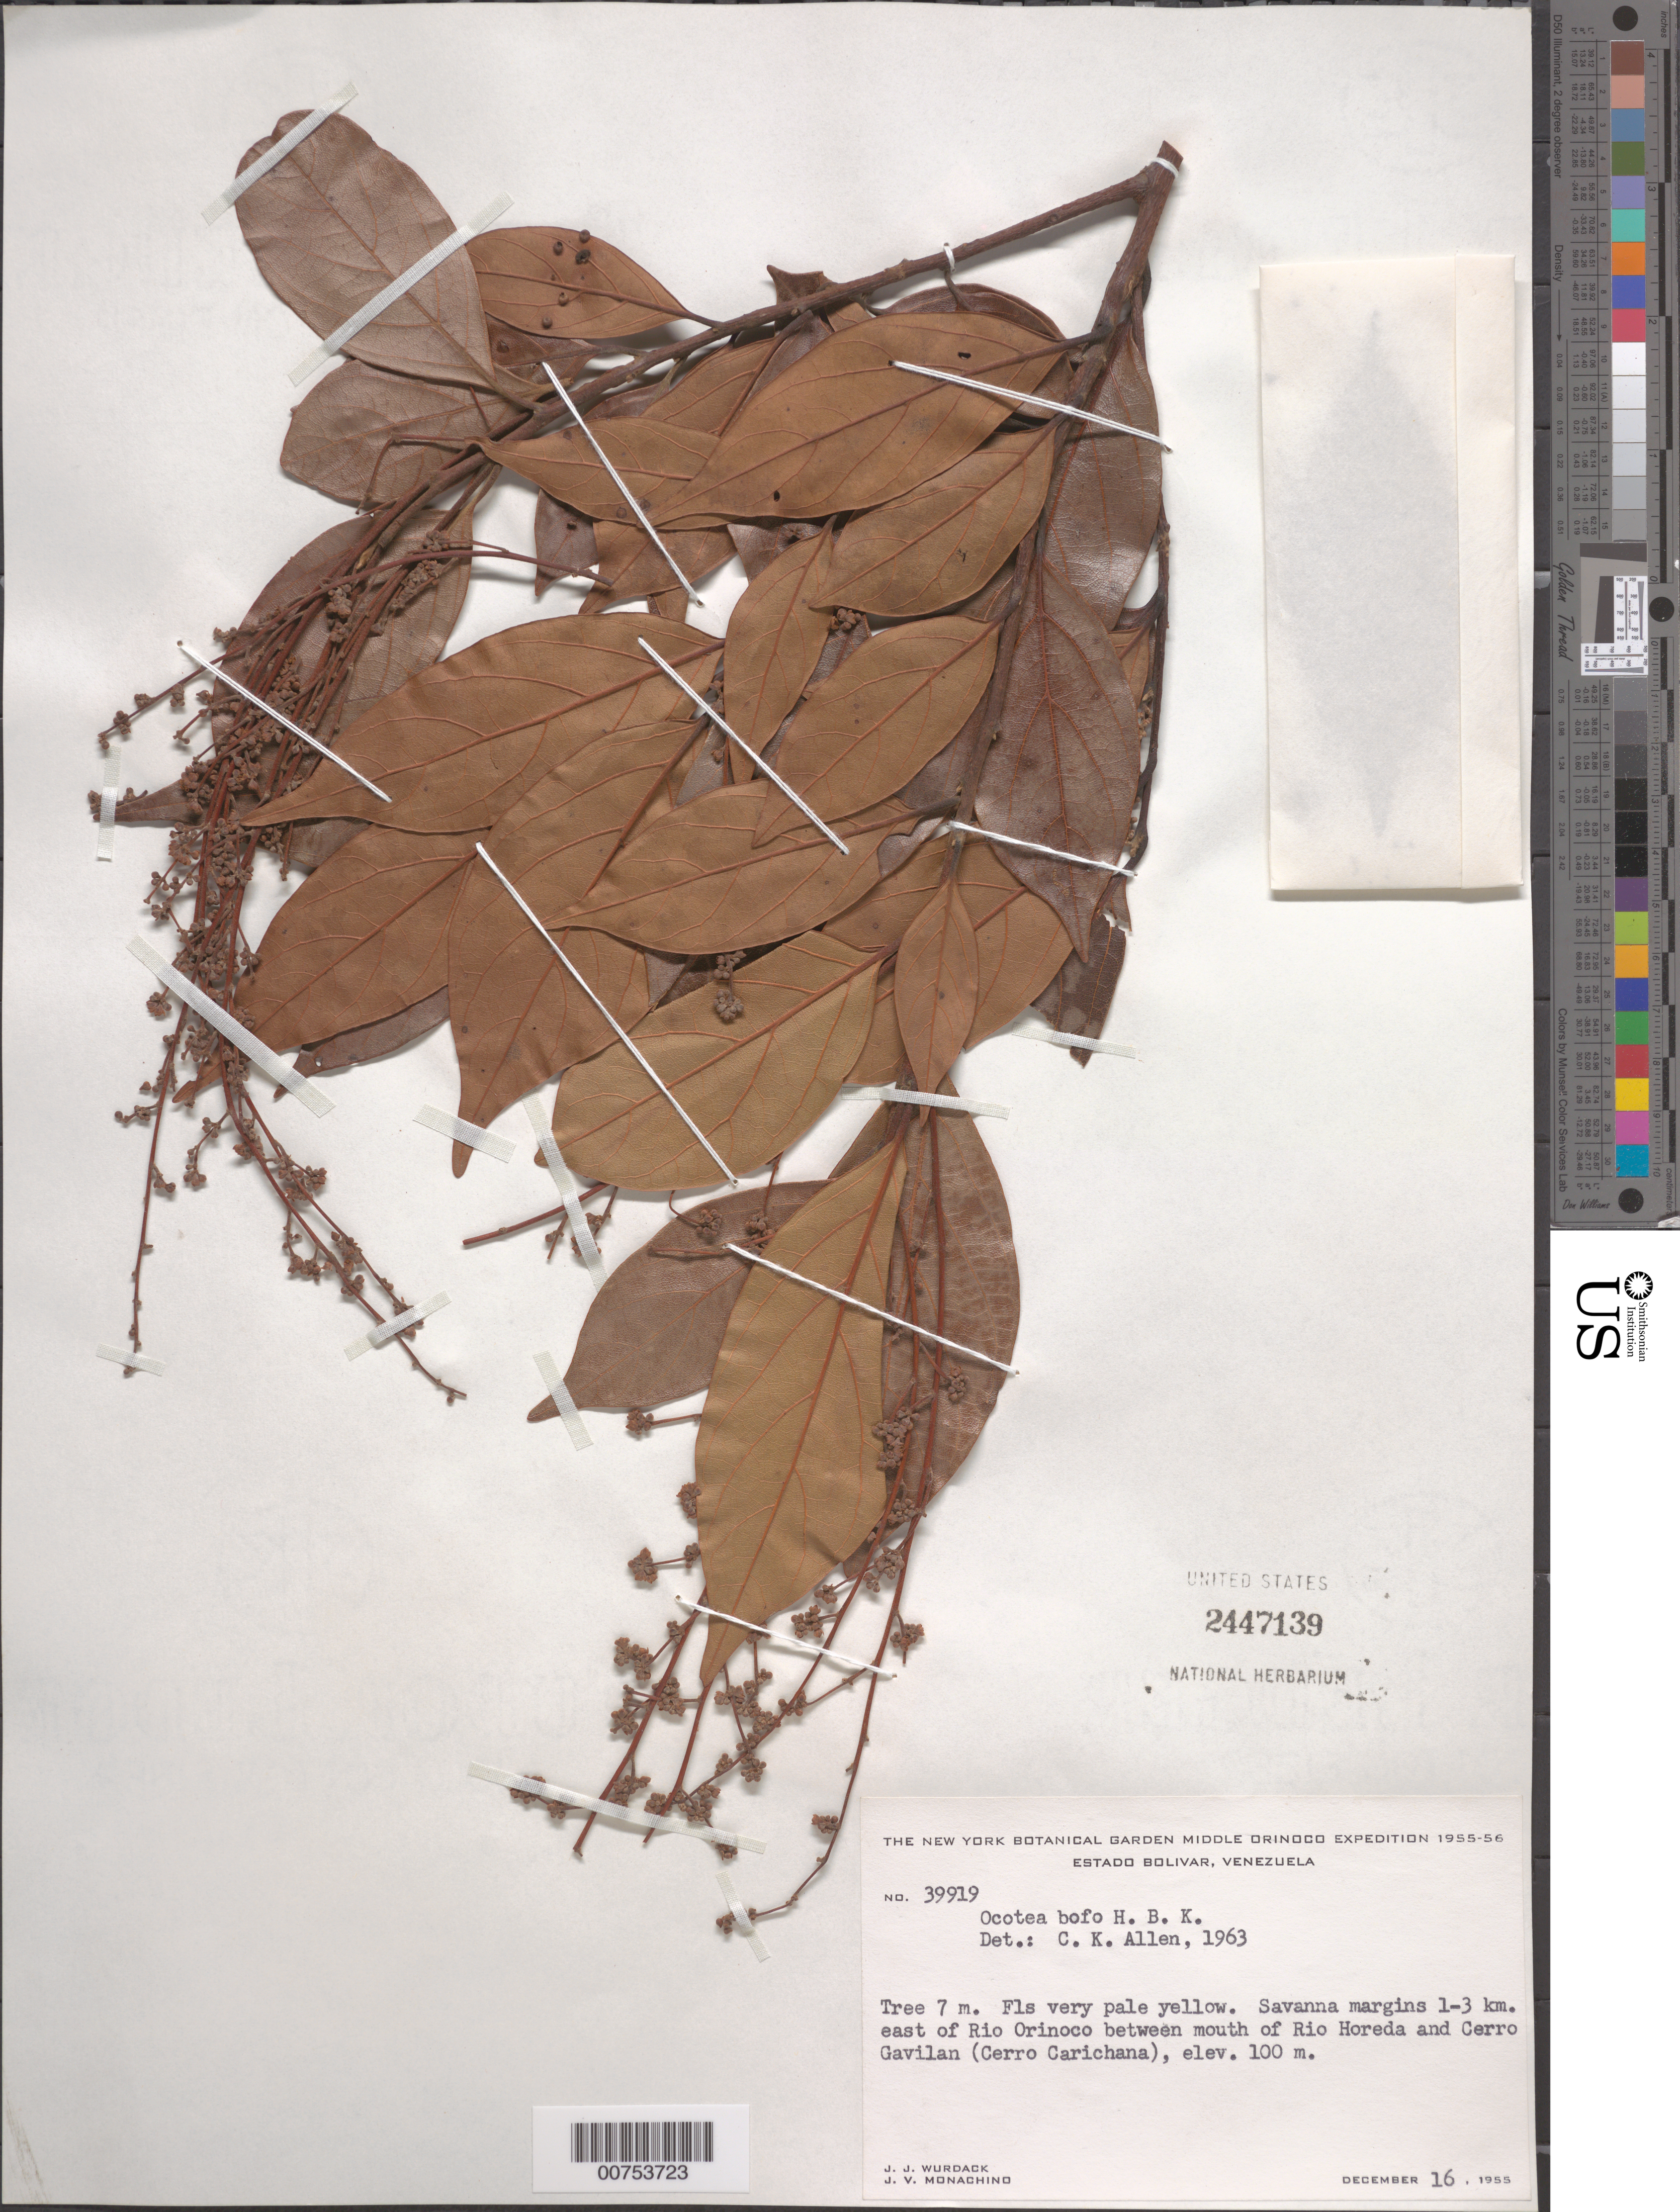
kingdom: Plantae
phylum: Tracheophyta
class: Magnoliopsida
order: Laurales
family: Lauraceae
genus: Ocotea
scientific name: Ocotea bofo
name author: Kunth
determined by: Allen, C. K.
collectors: J. J. Wurdack & J. V. Monachino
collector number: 39919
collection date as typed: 16-Dec-55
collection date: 1955-12-16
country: Venezuela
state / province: Bolívar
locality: Río Orinoco, 1-3 km E of, between mouth of Río Horeda & Cerro Gavilan (Cerro Carichana)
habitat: Savanna margins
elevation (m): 100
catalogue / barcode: US 2447139